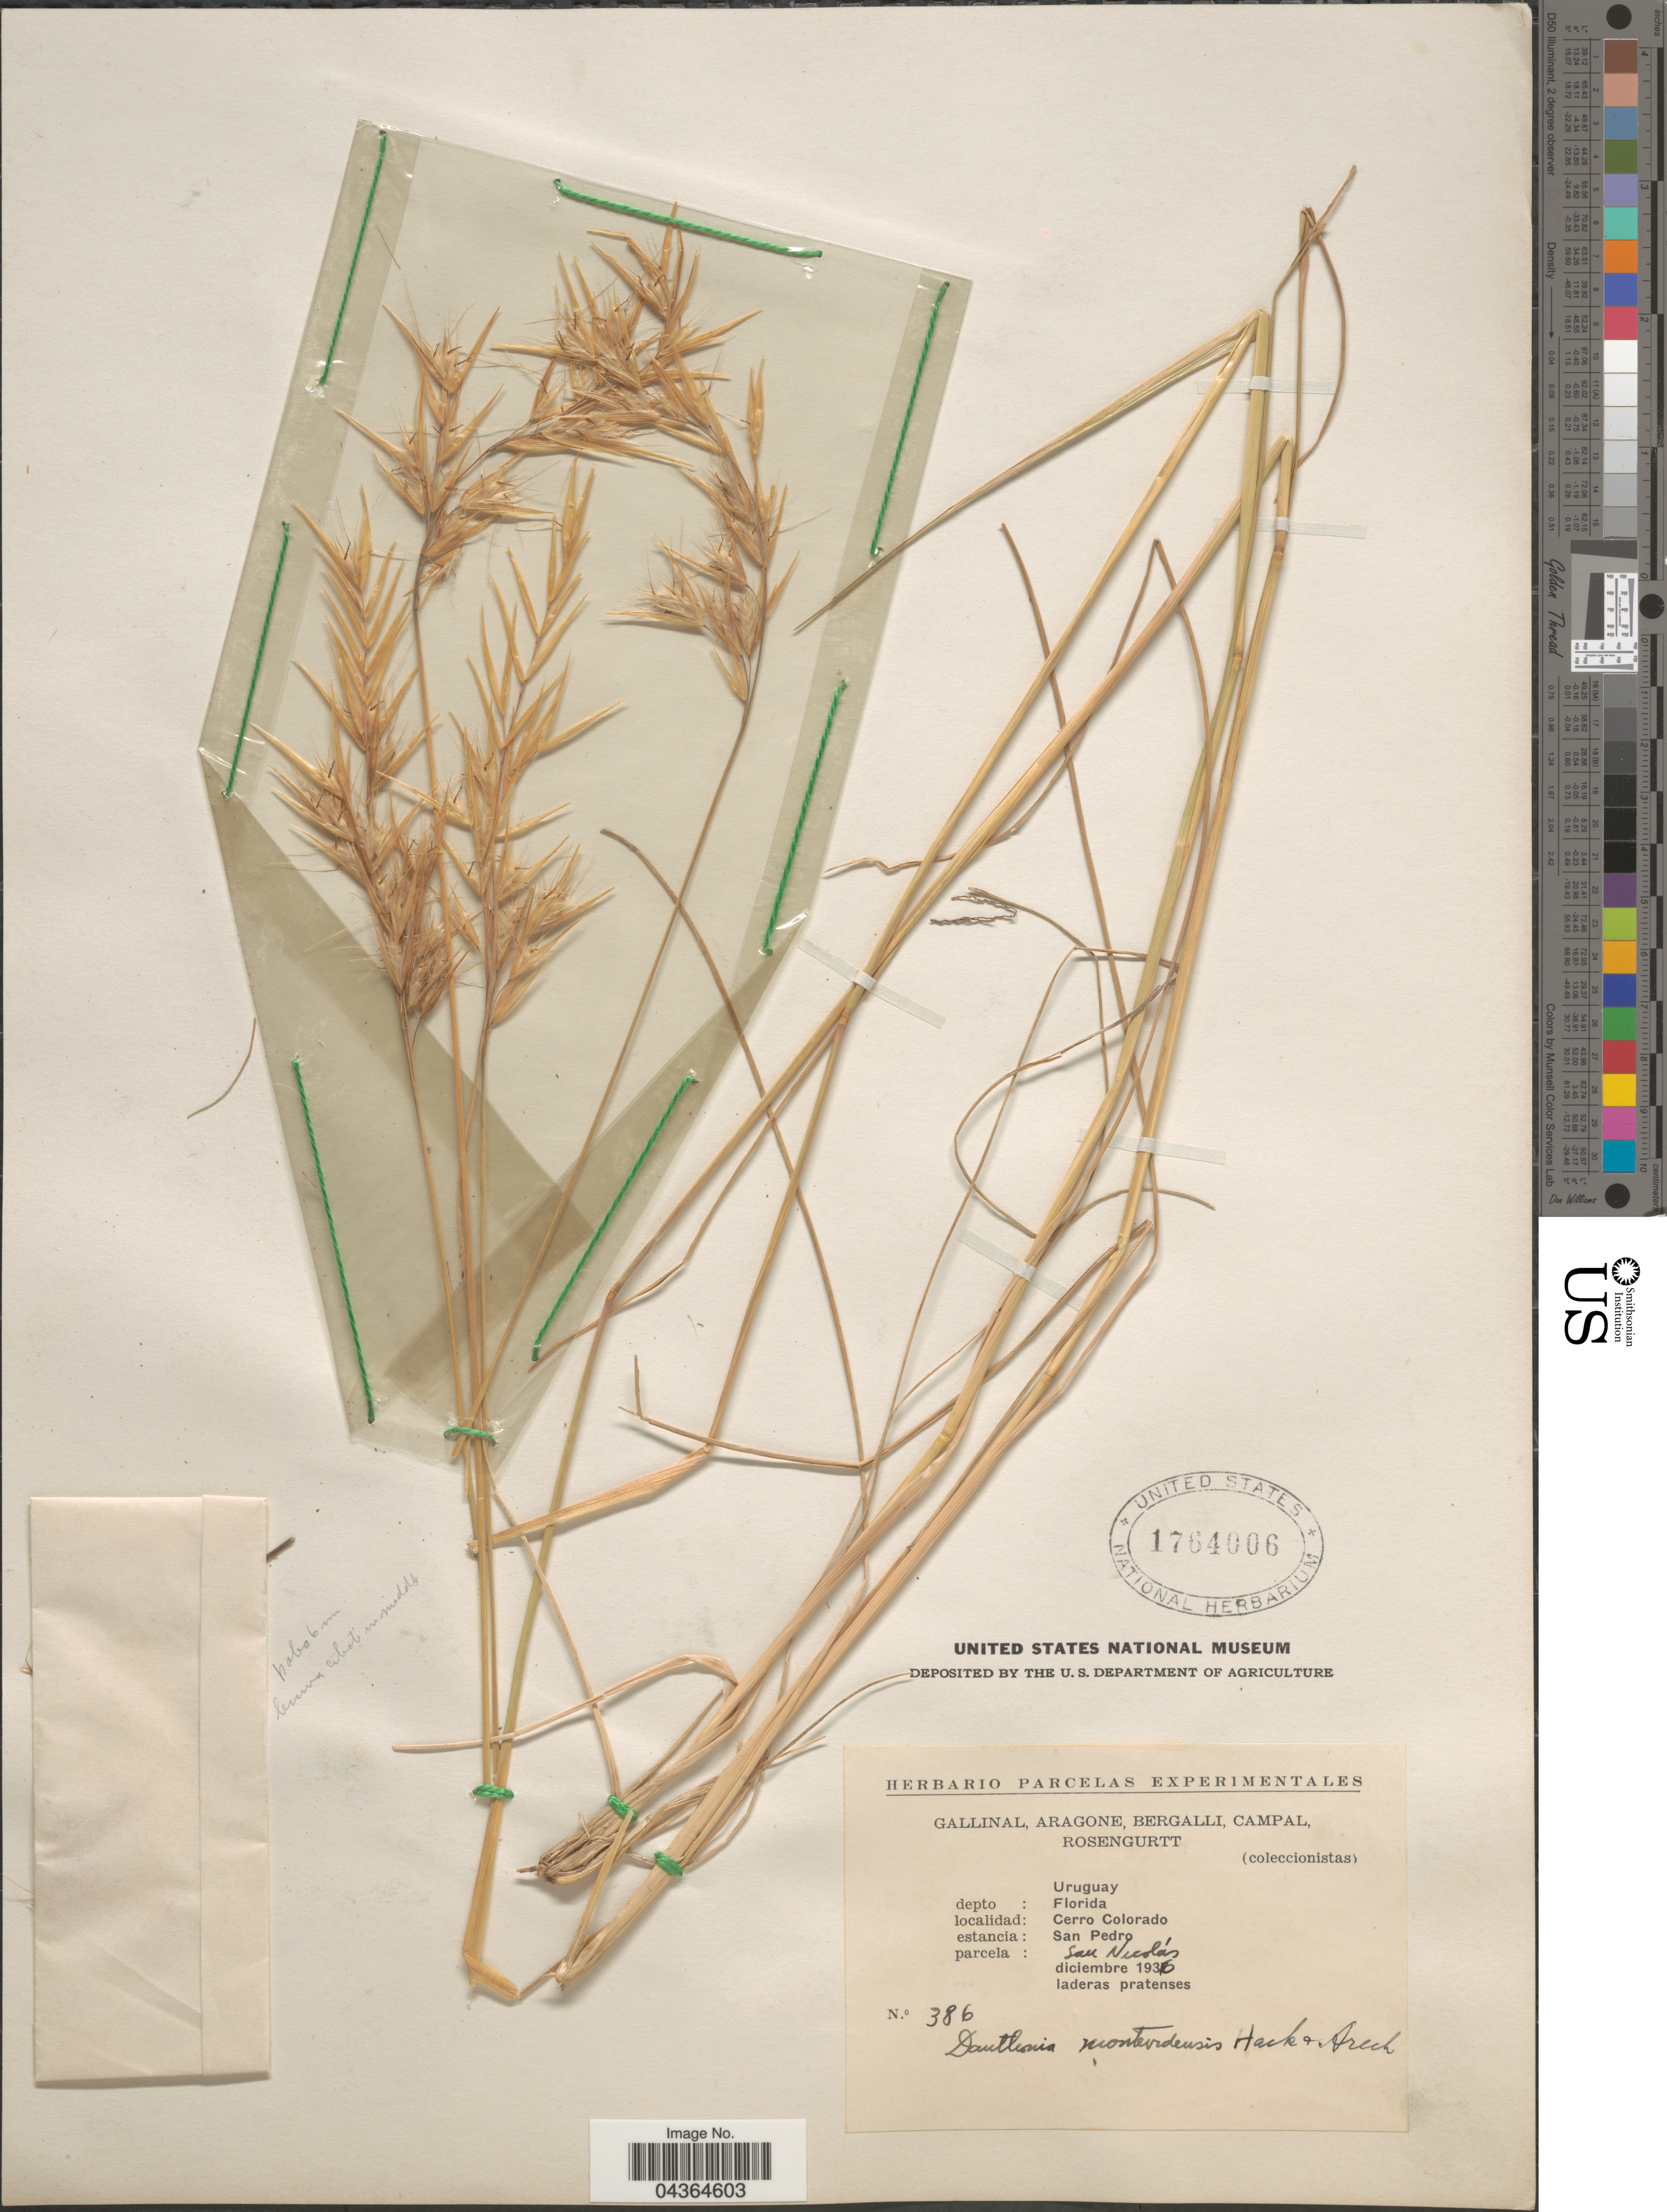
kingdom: Plantae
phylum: Tracheophyta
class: Liliopsida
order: Poales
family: Poaceae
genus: Danthonia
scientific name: Danthonia montevidensis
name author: (Hack.) Arechav.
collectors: -. Gallinal, -- Aragone, -- Bergalli, -- Campal & Rosengurtt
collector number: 386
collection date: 1936-12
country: Uruguay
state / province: Florida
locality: Depto: Florida. Cerro Colorado. Estancia: San Pedro. Parcela: San Nicolás.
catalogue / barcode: US 1764006